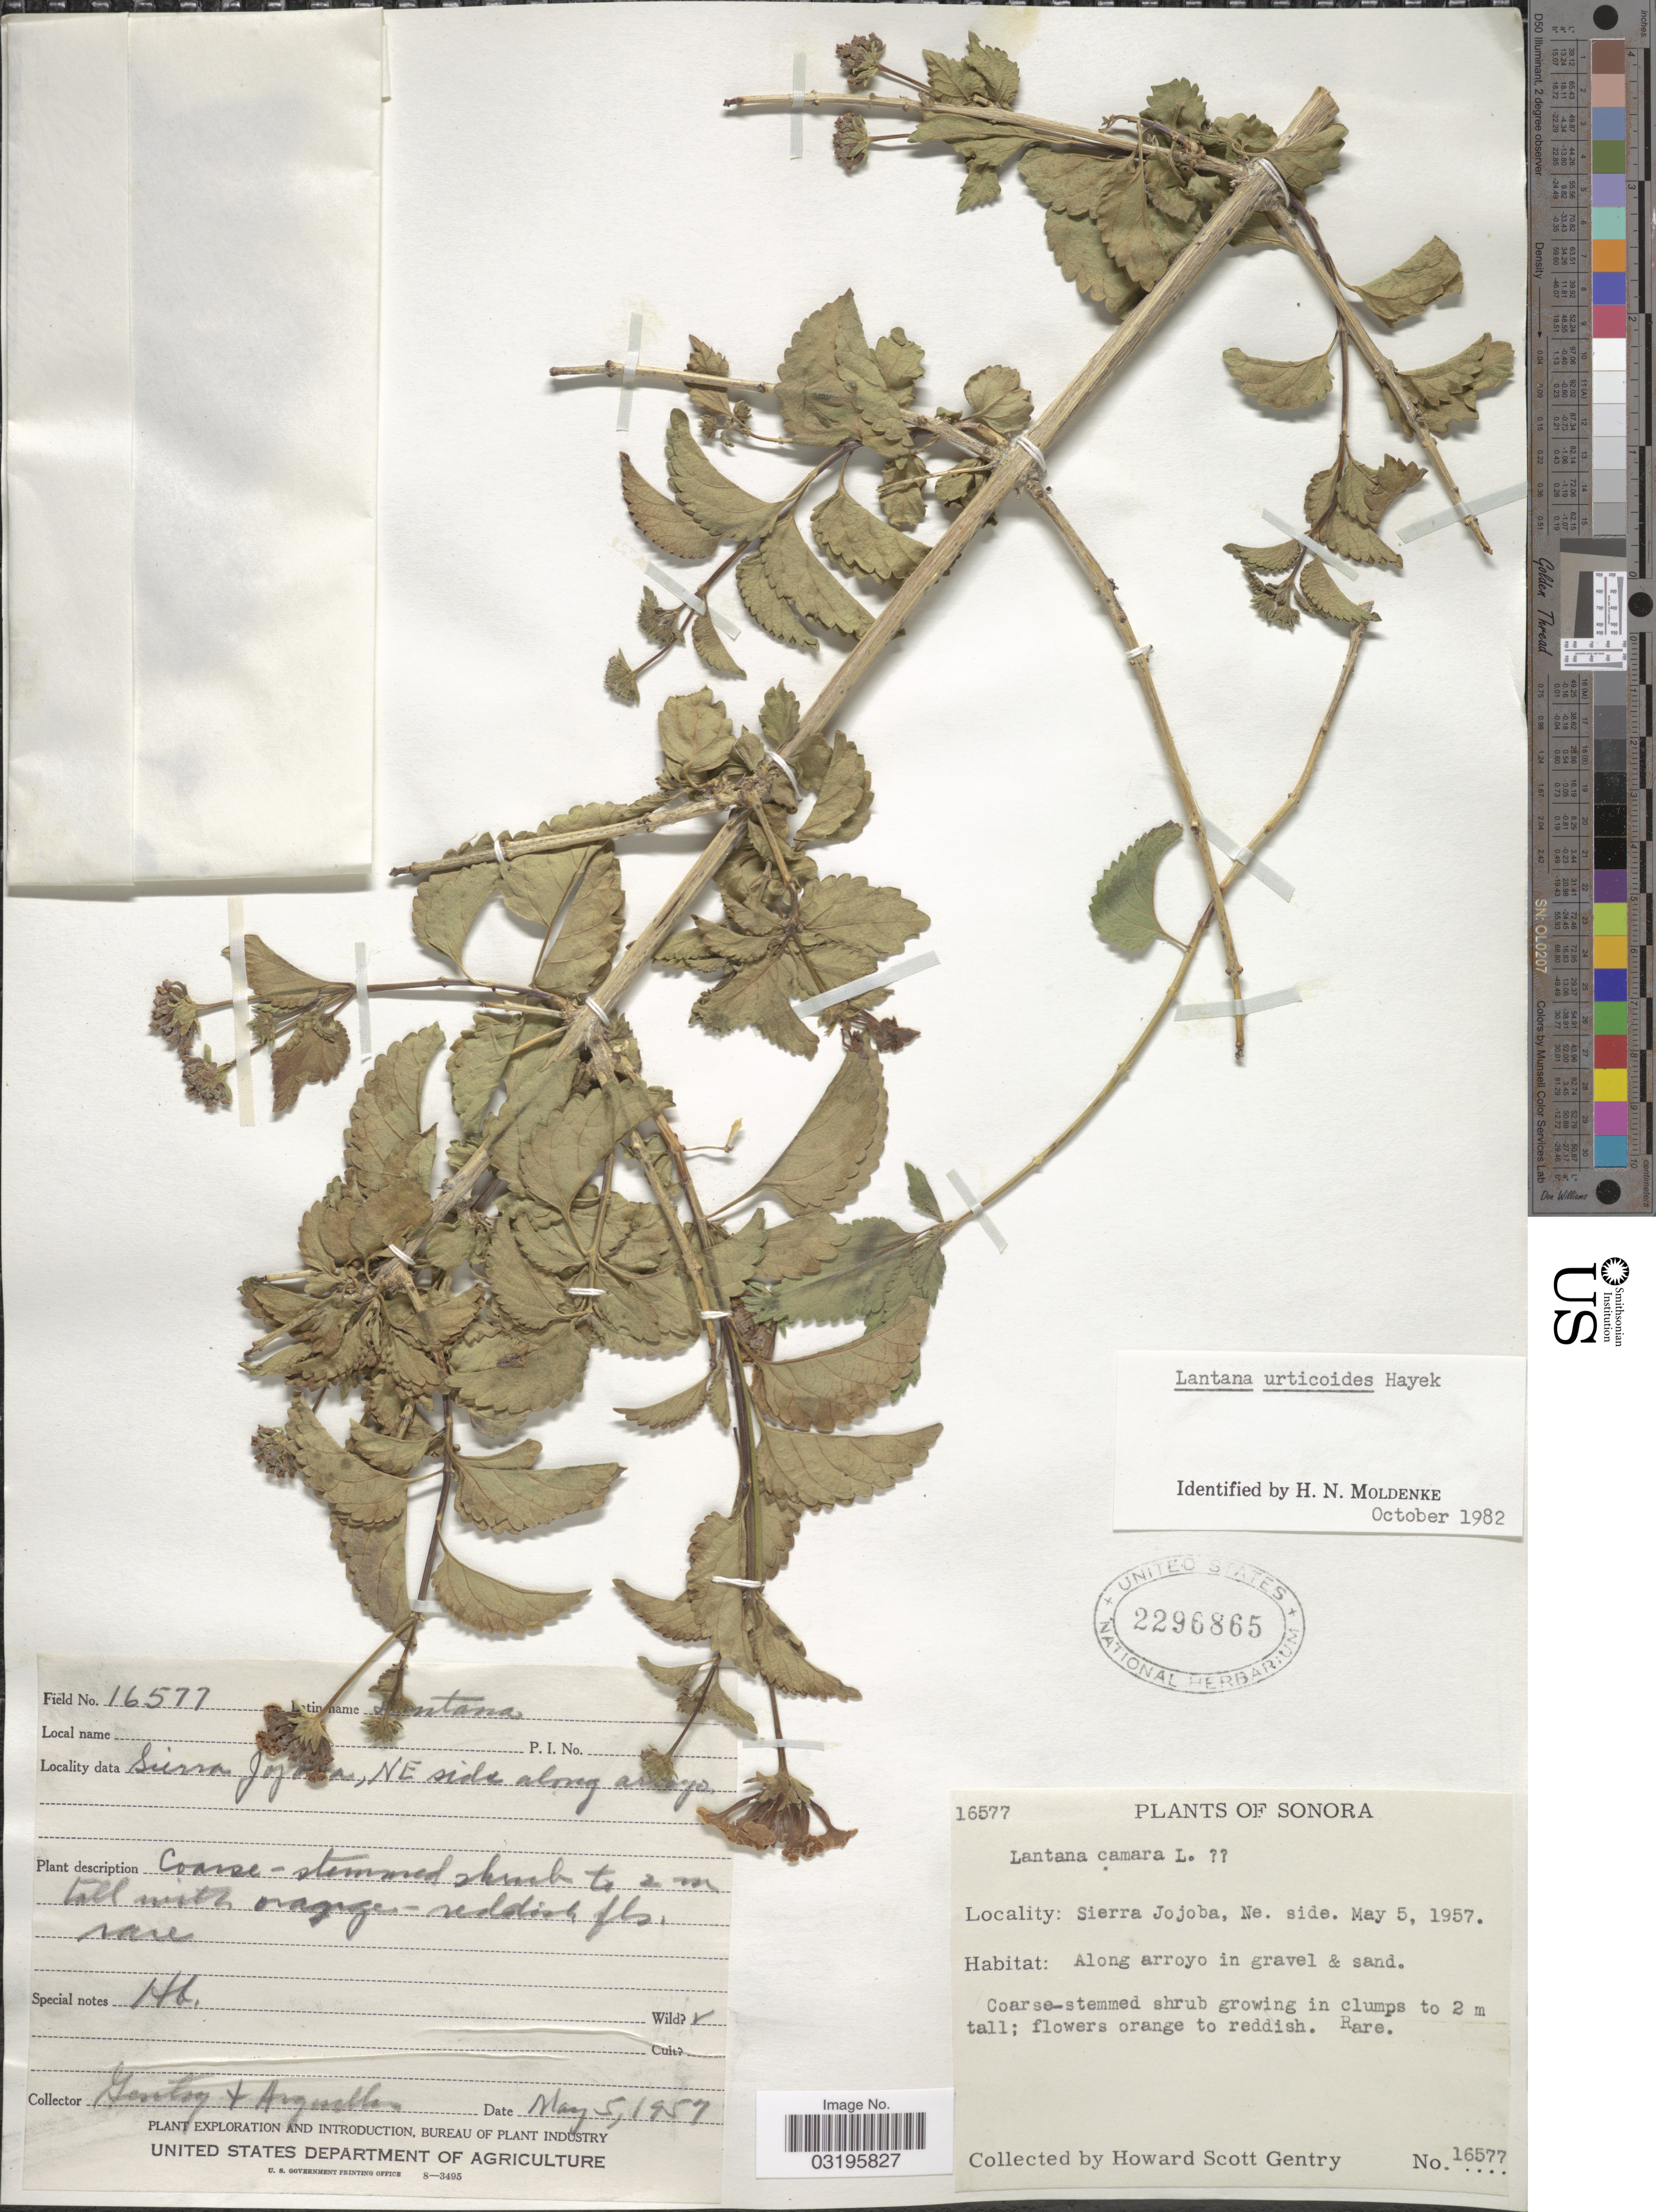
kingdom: Plantae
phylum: Tracheophyta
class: Magnoliopsida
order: Lamiales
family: Verbenaceae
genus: Lantana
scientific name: Lantana urticoides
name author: Hayek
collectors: H. S. Gentry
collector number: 16577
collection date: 1957-05-05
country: Mexico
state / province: Sonora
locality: Sierra Jojoba, Ne. side.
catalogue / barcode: US 2296865